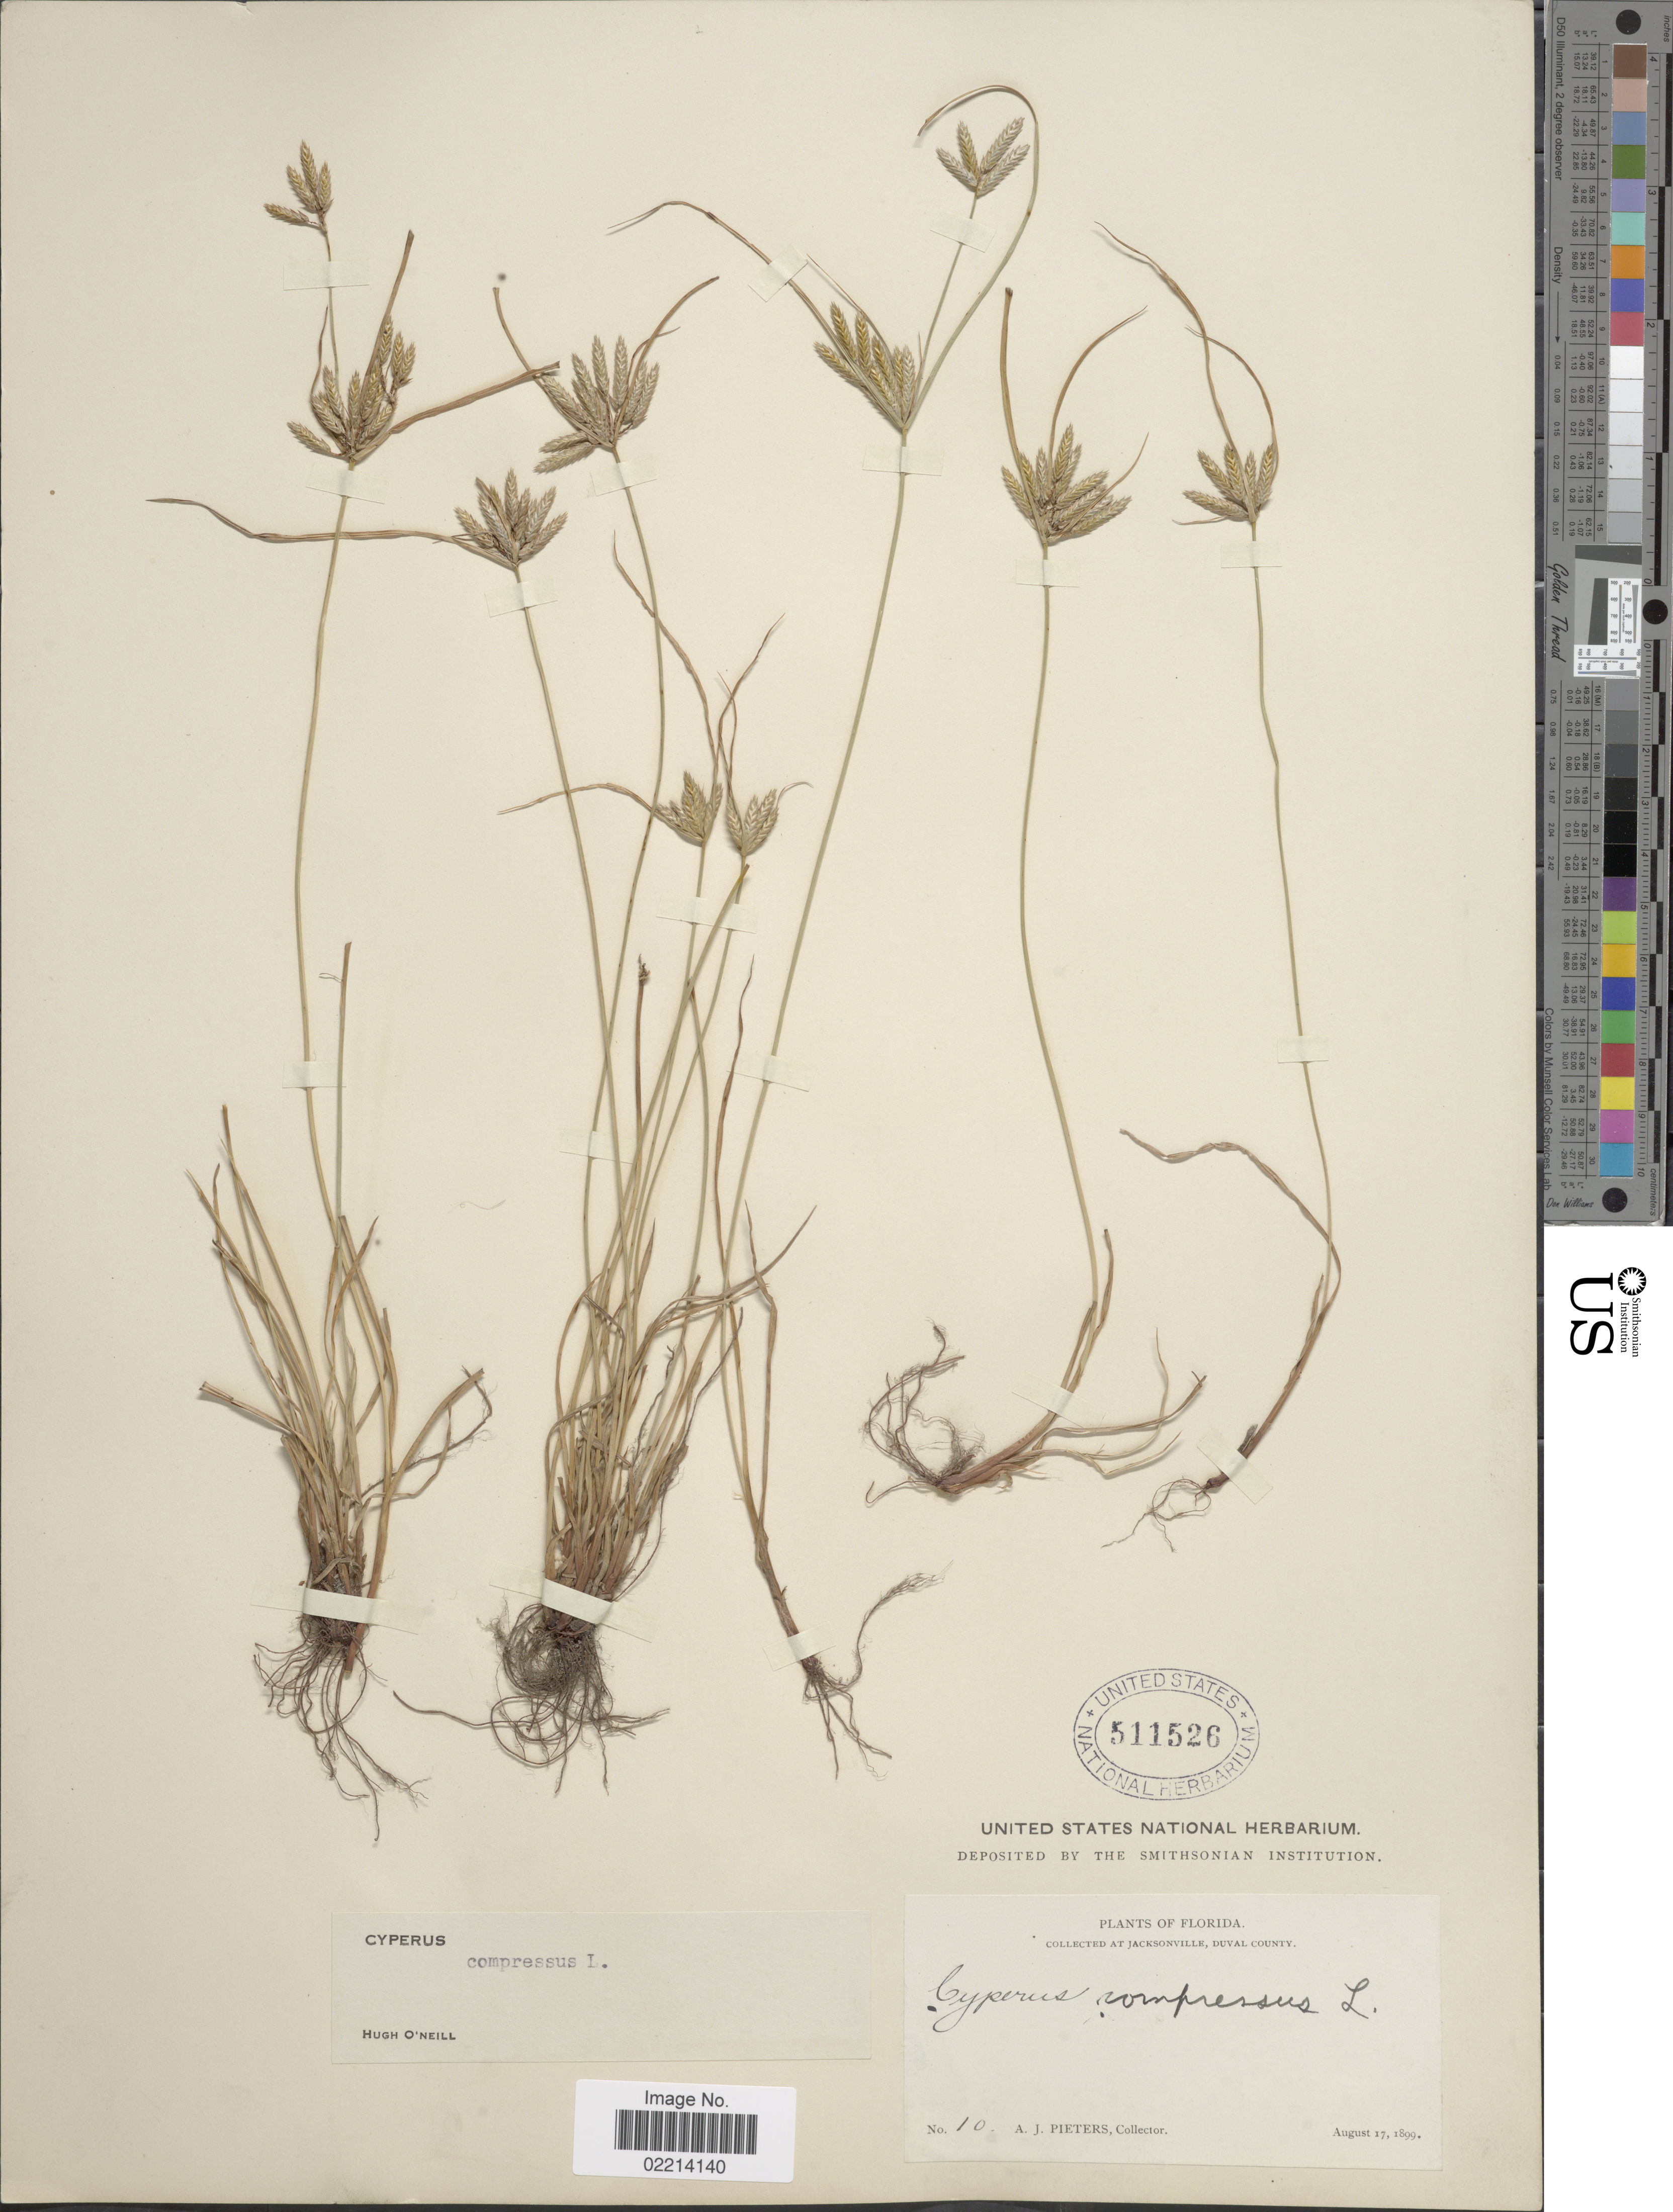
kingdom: Plantae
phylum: Tracheophyta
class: Liliopsida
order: Poales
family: Cyperaceae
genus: Cyperus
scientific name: Cyperus compressus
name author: L.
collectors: A. Pieters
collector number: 10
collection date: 1899-08-17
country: United States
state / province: Florida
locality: At Jacksonville, Duval County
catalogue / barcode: US 511526